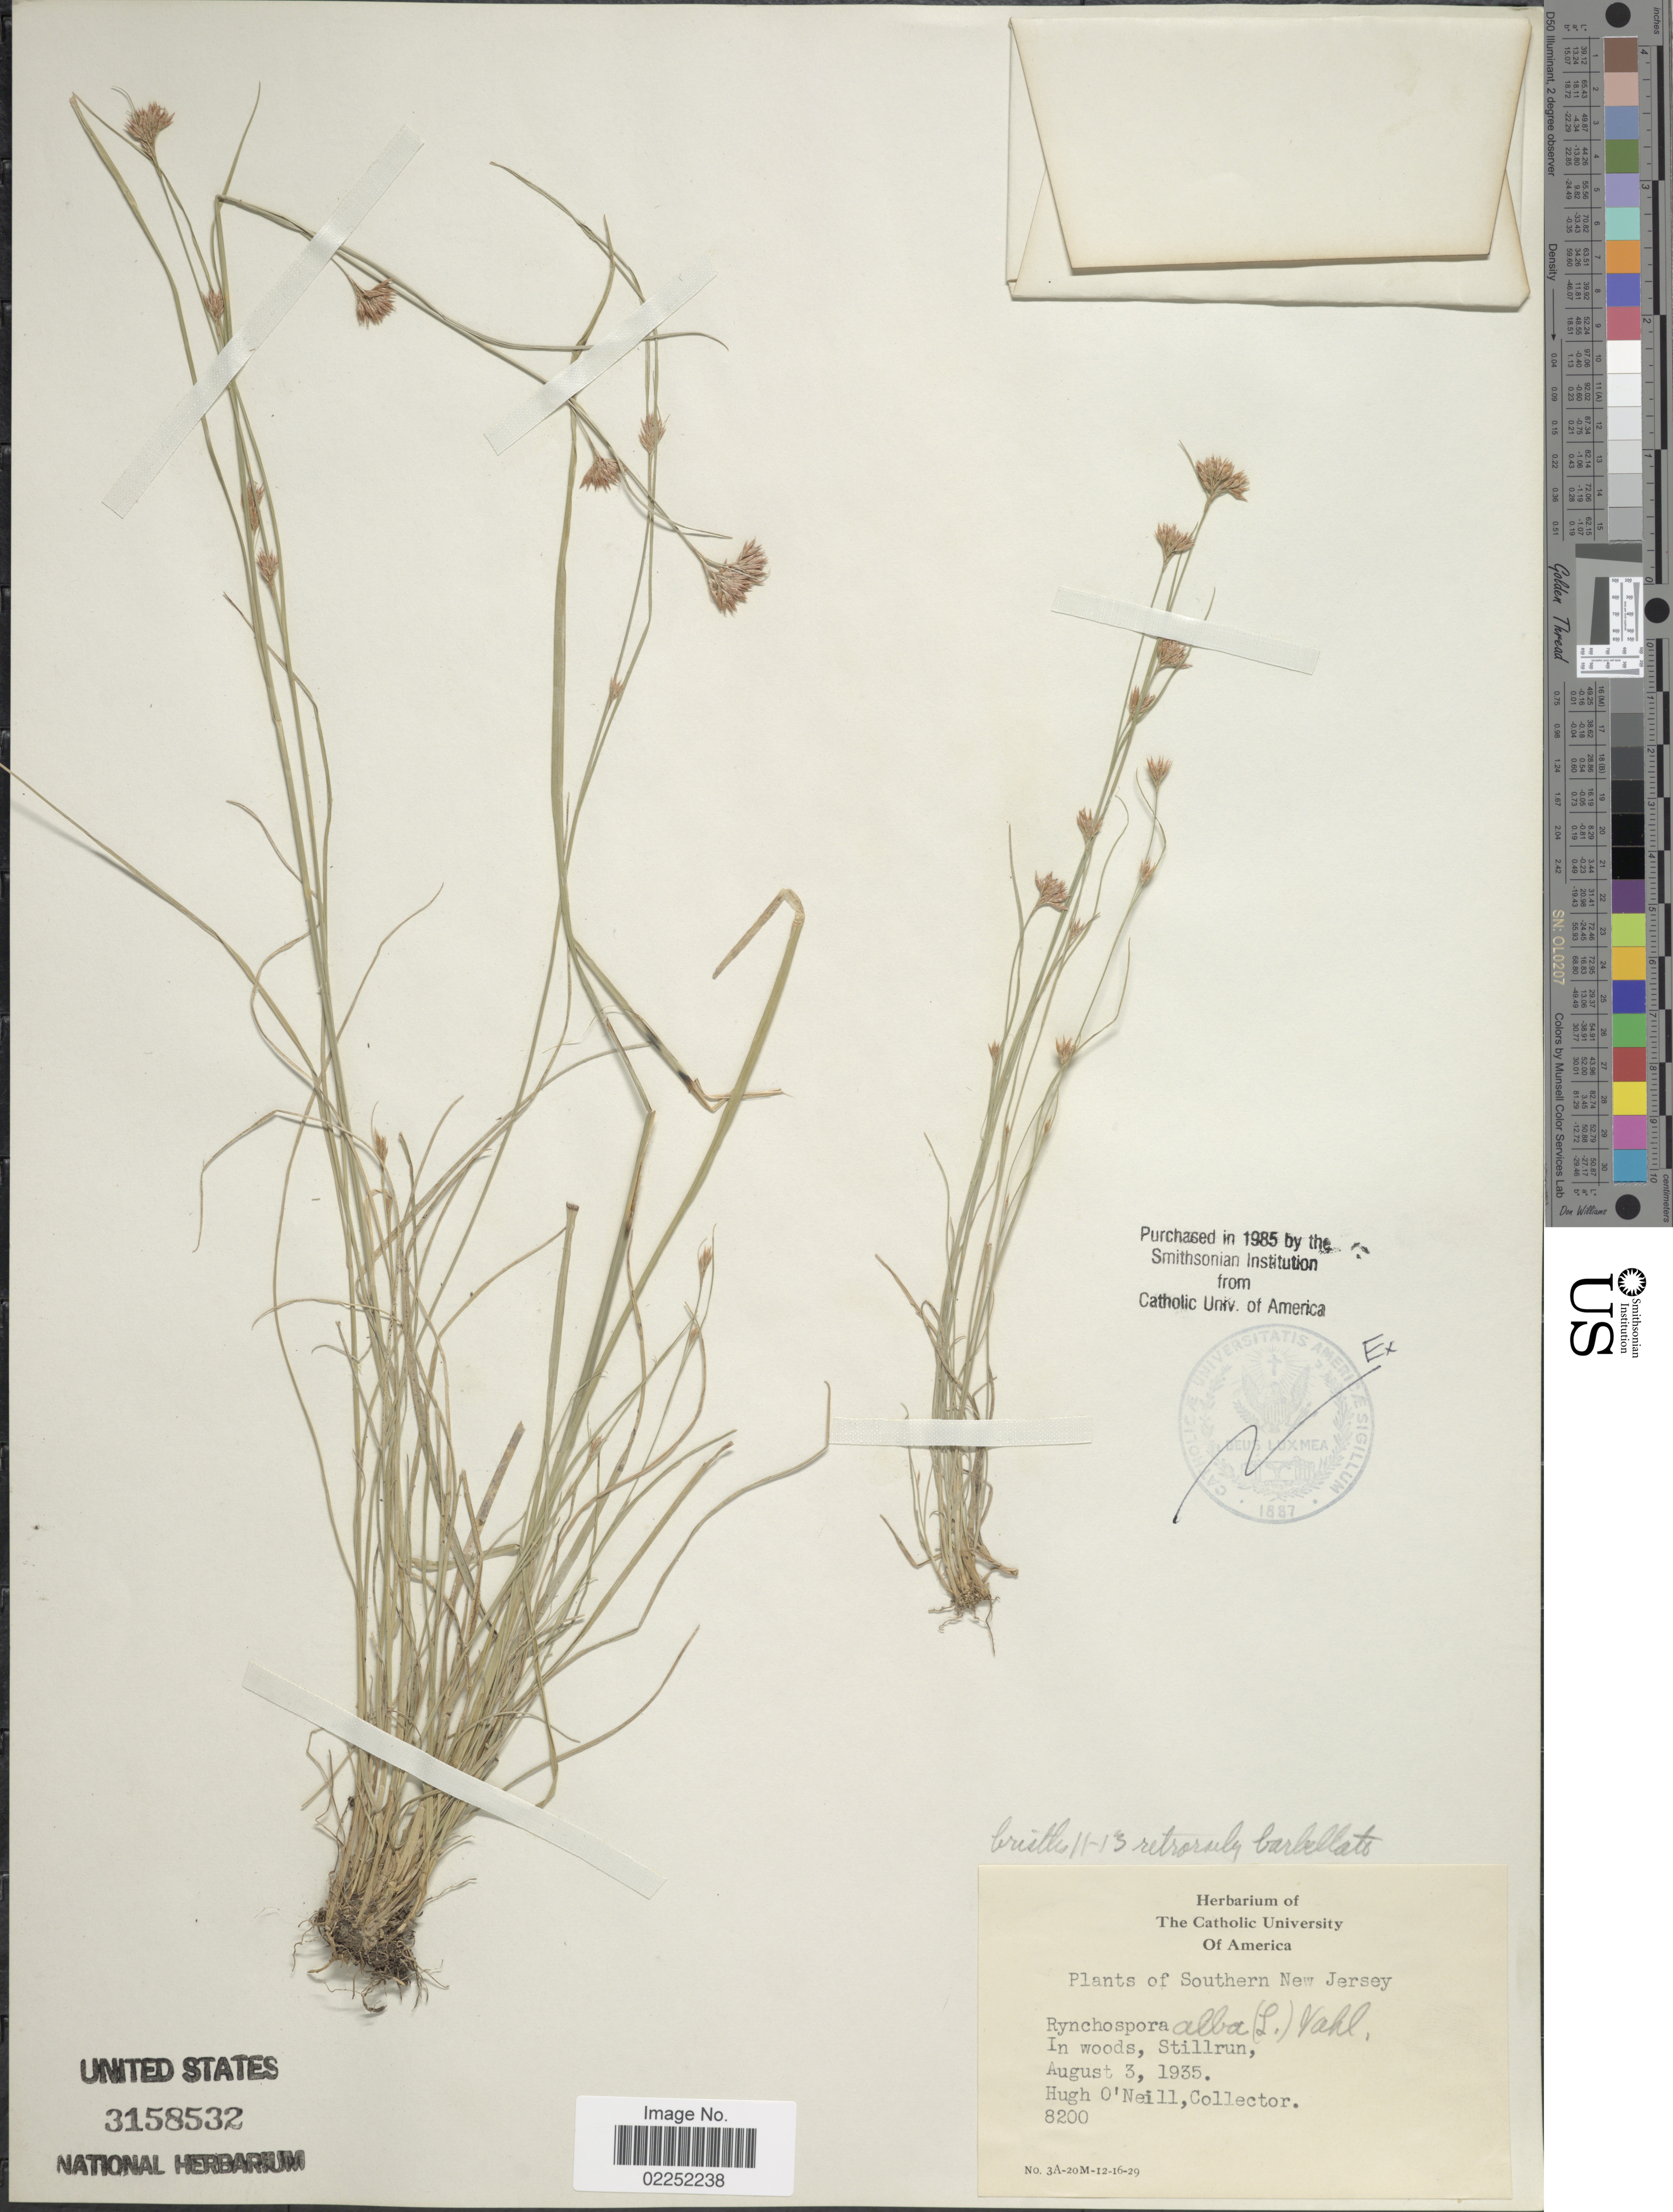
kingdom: Plantae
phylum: Tracheophyta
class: Liliopsida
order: Poales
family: Cyperaceae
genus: Rhynchospora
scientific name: Rhynchospora alba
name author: (L.) Vahl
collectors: H. O'Neill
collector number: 8200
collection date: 1935-08-03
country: United States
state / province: New Jersey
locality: Southern New Jersey, In woods, Stillrun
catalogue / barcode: US 3158532